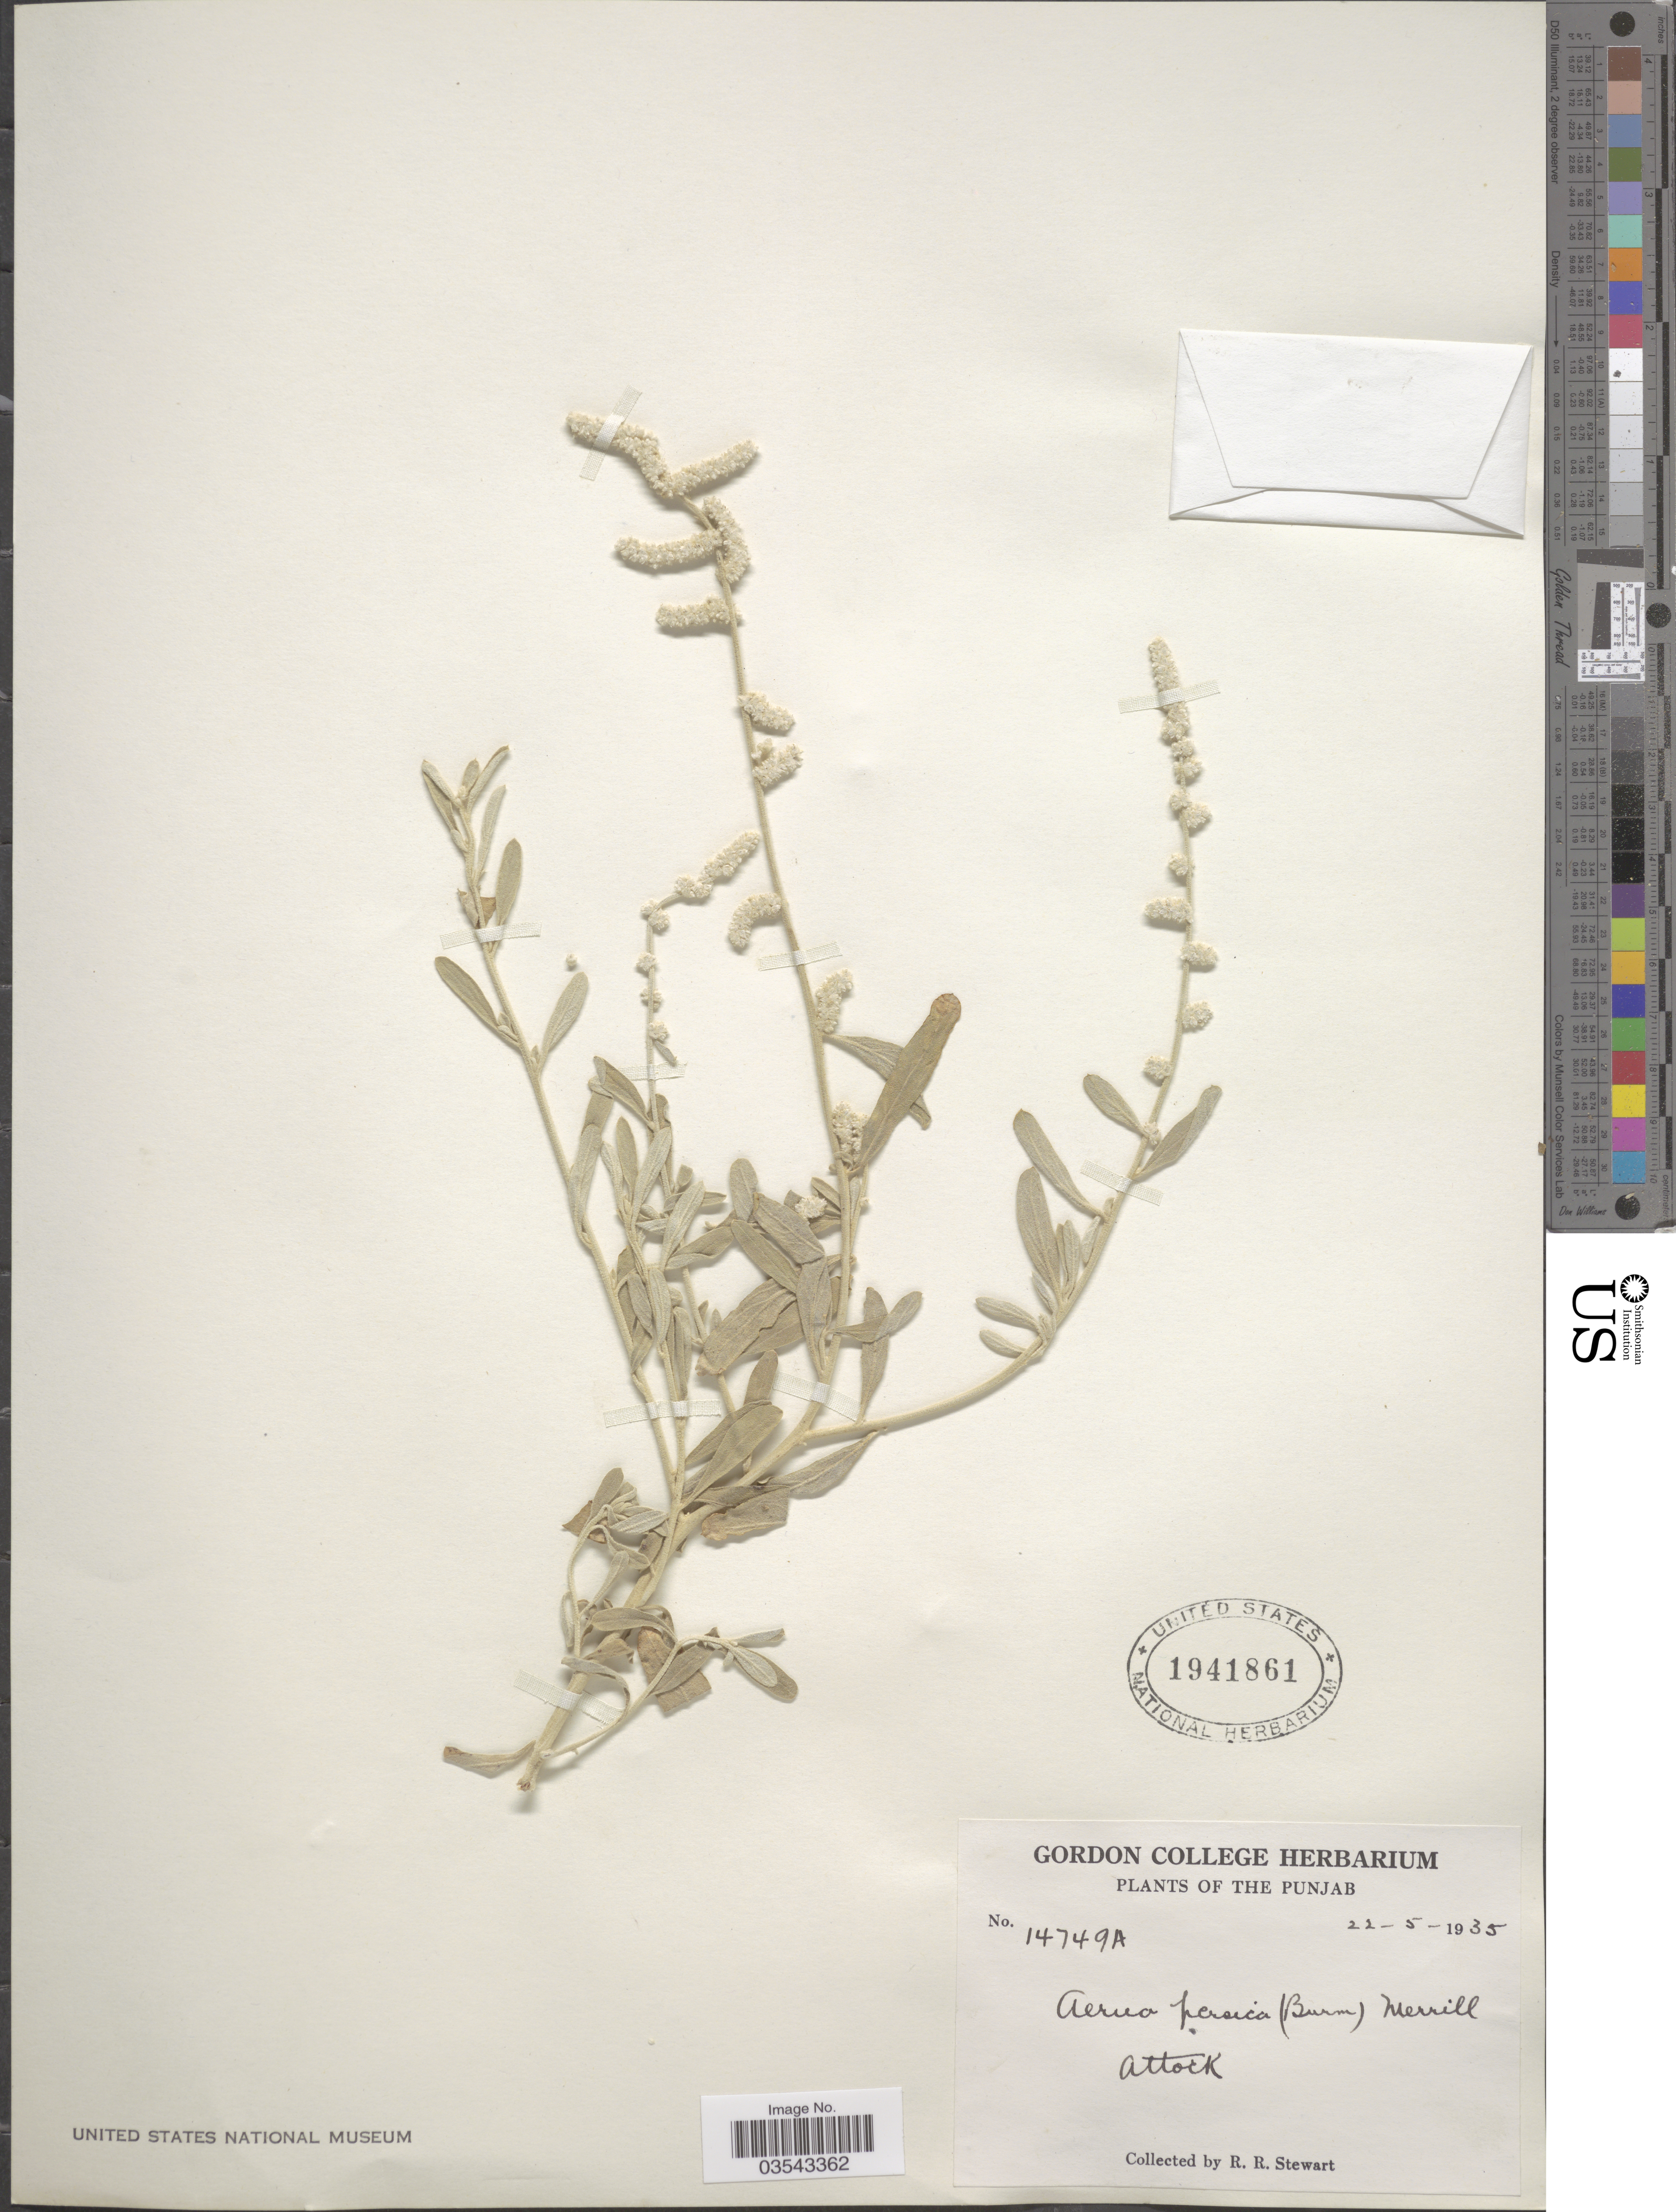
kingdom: Plantae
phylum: Tracheophyta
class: Magnoliopsida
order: Caryophyllales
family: Amaranthaceae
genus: Aerva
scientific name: Aerva javanica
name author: (Burm. f.) Juss. ex Schult.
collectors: R. Stewart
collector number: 14749A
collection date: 1935-05-22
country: Pakistan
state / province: Punjab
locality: Attock.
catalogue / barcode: US 1941861